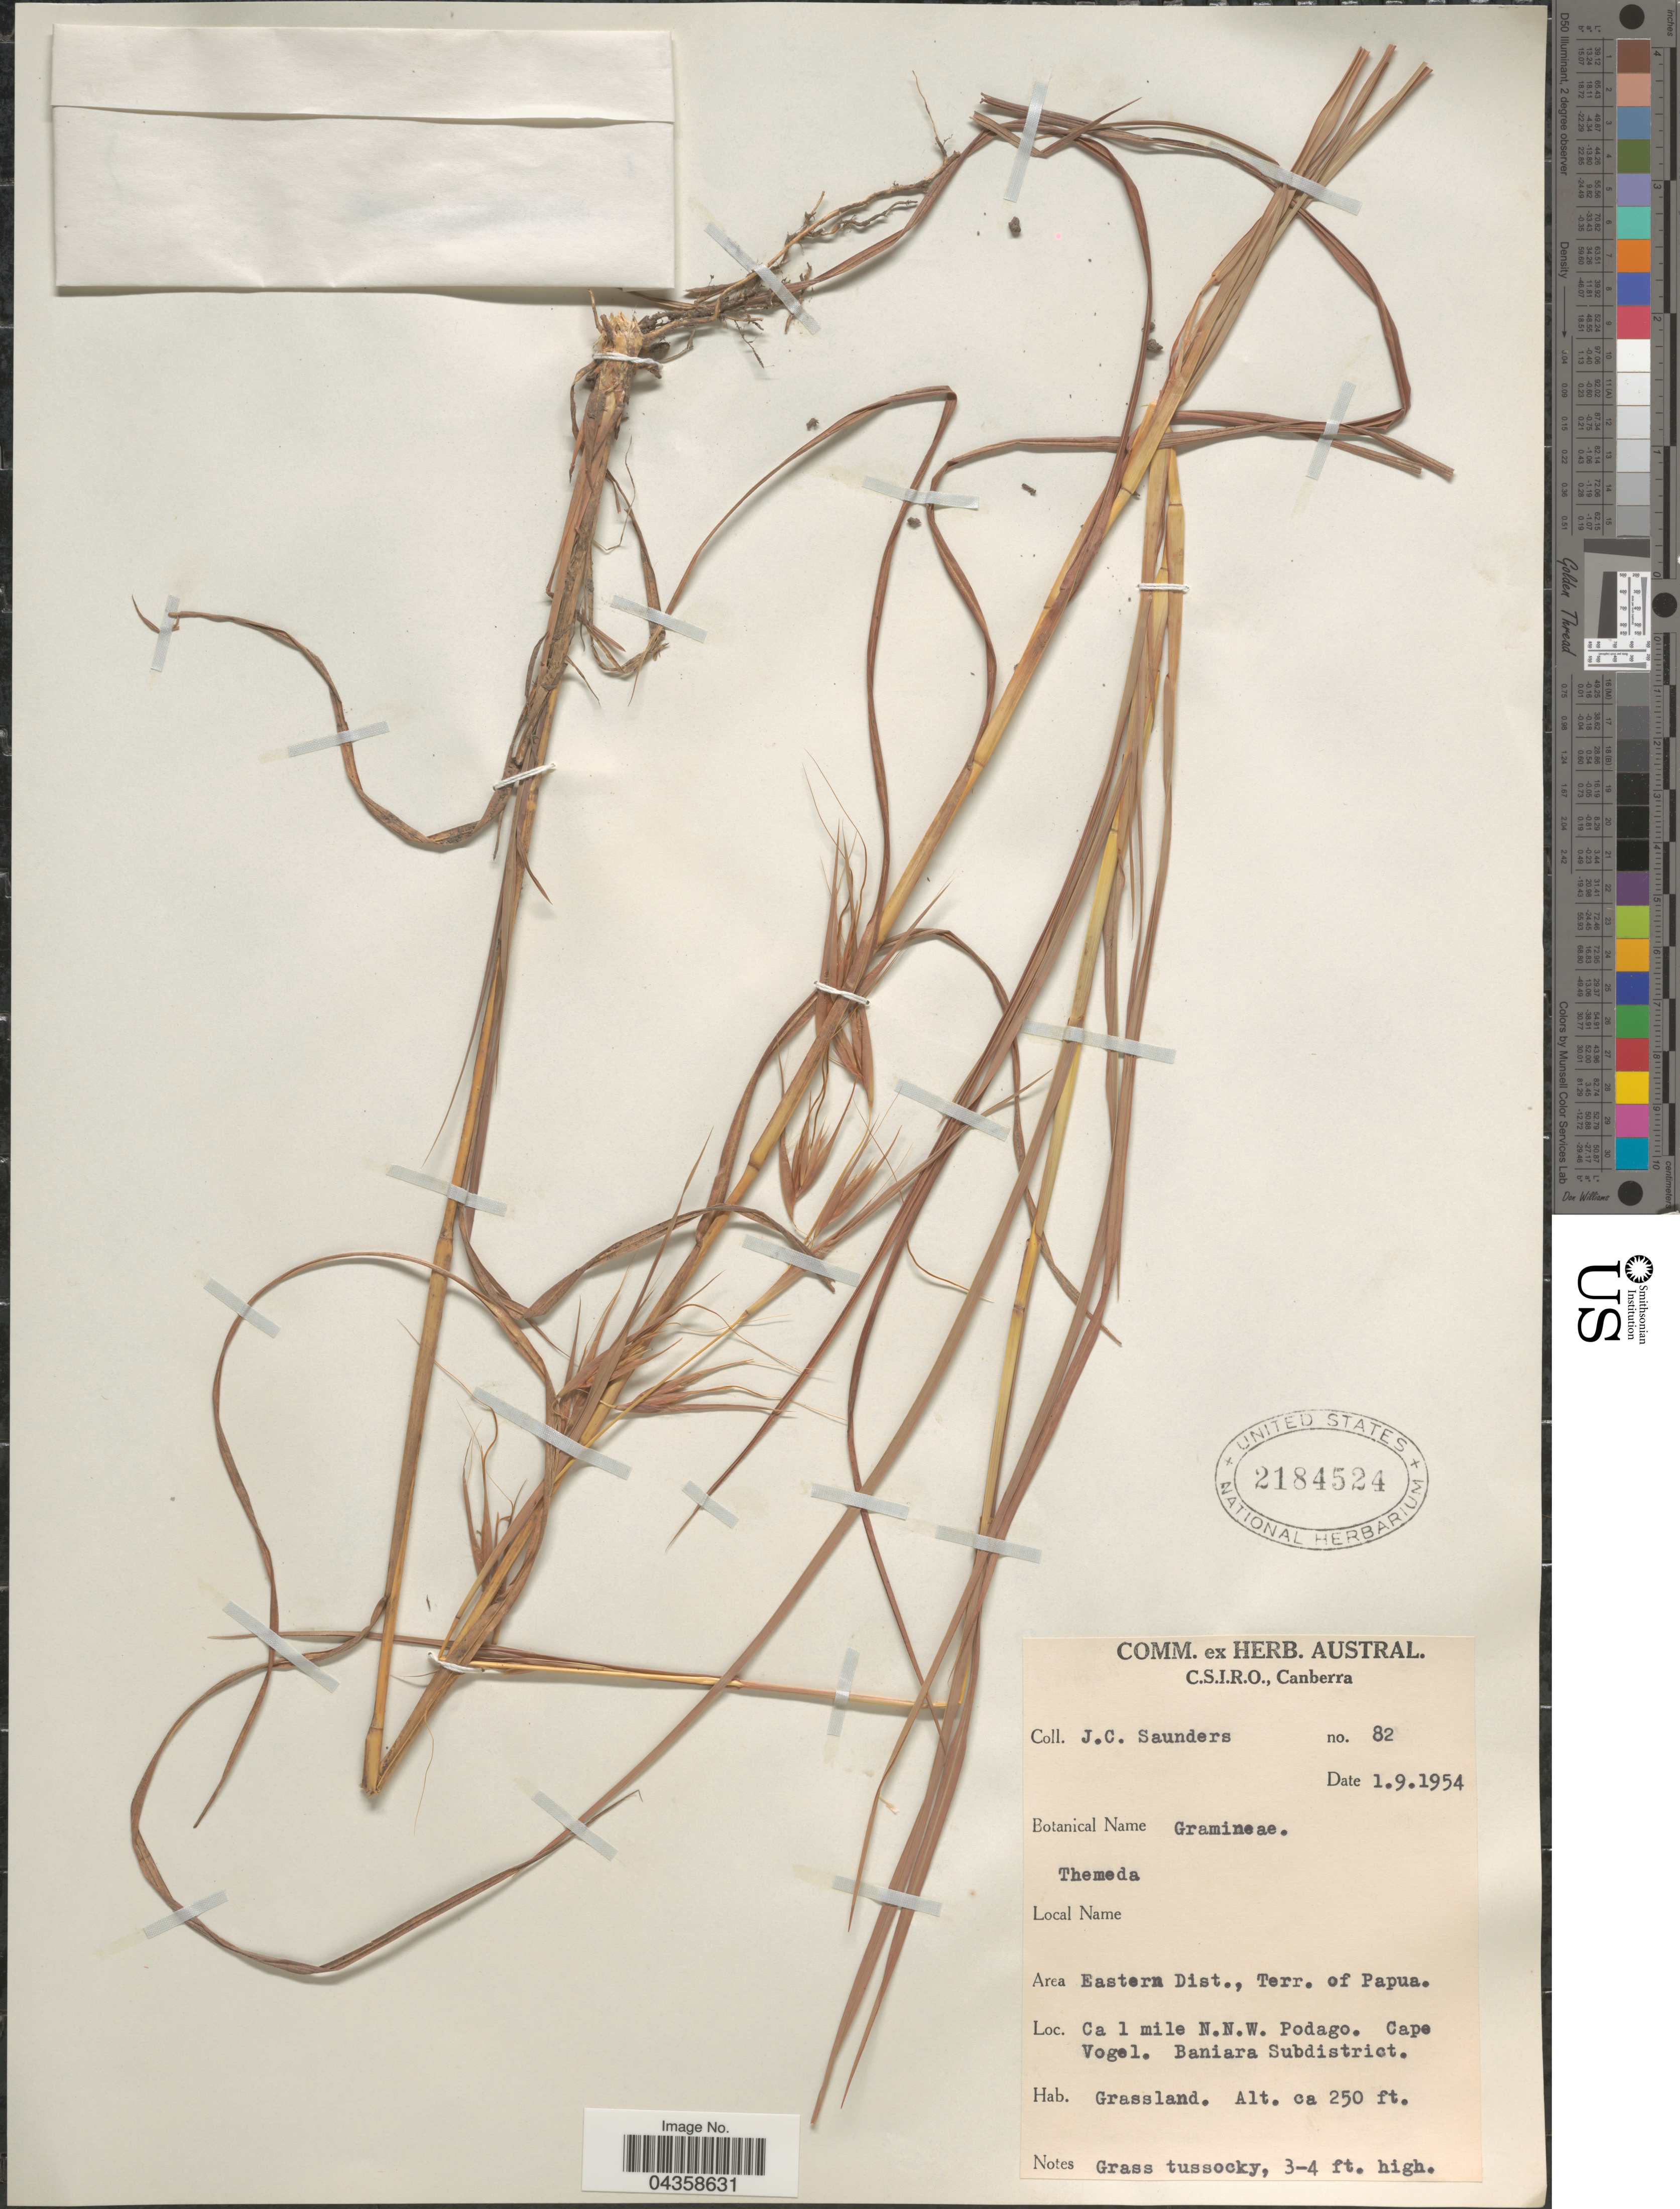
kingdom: Plantae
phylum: Tracheophyta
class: Liliopsida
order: Poales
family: Poaceae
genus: Themeda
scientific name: Themeda sp.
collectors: J. C. Saunders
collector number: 82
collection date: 1954-09-01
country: Papua New Guinea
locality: Area Eastern Dist., Terr. of Papua. Ca 1 mile N.N.W. Podago. Cape Vogel. Baniara Subdistrict.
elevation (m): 76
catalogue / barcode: US 2184524